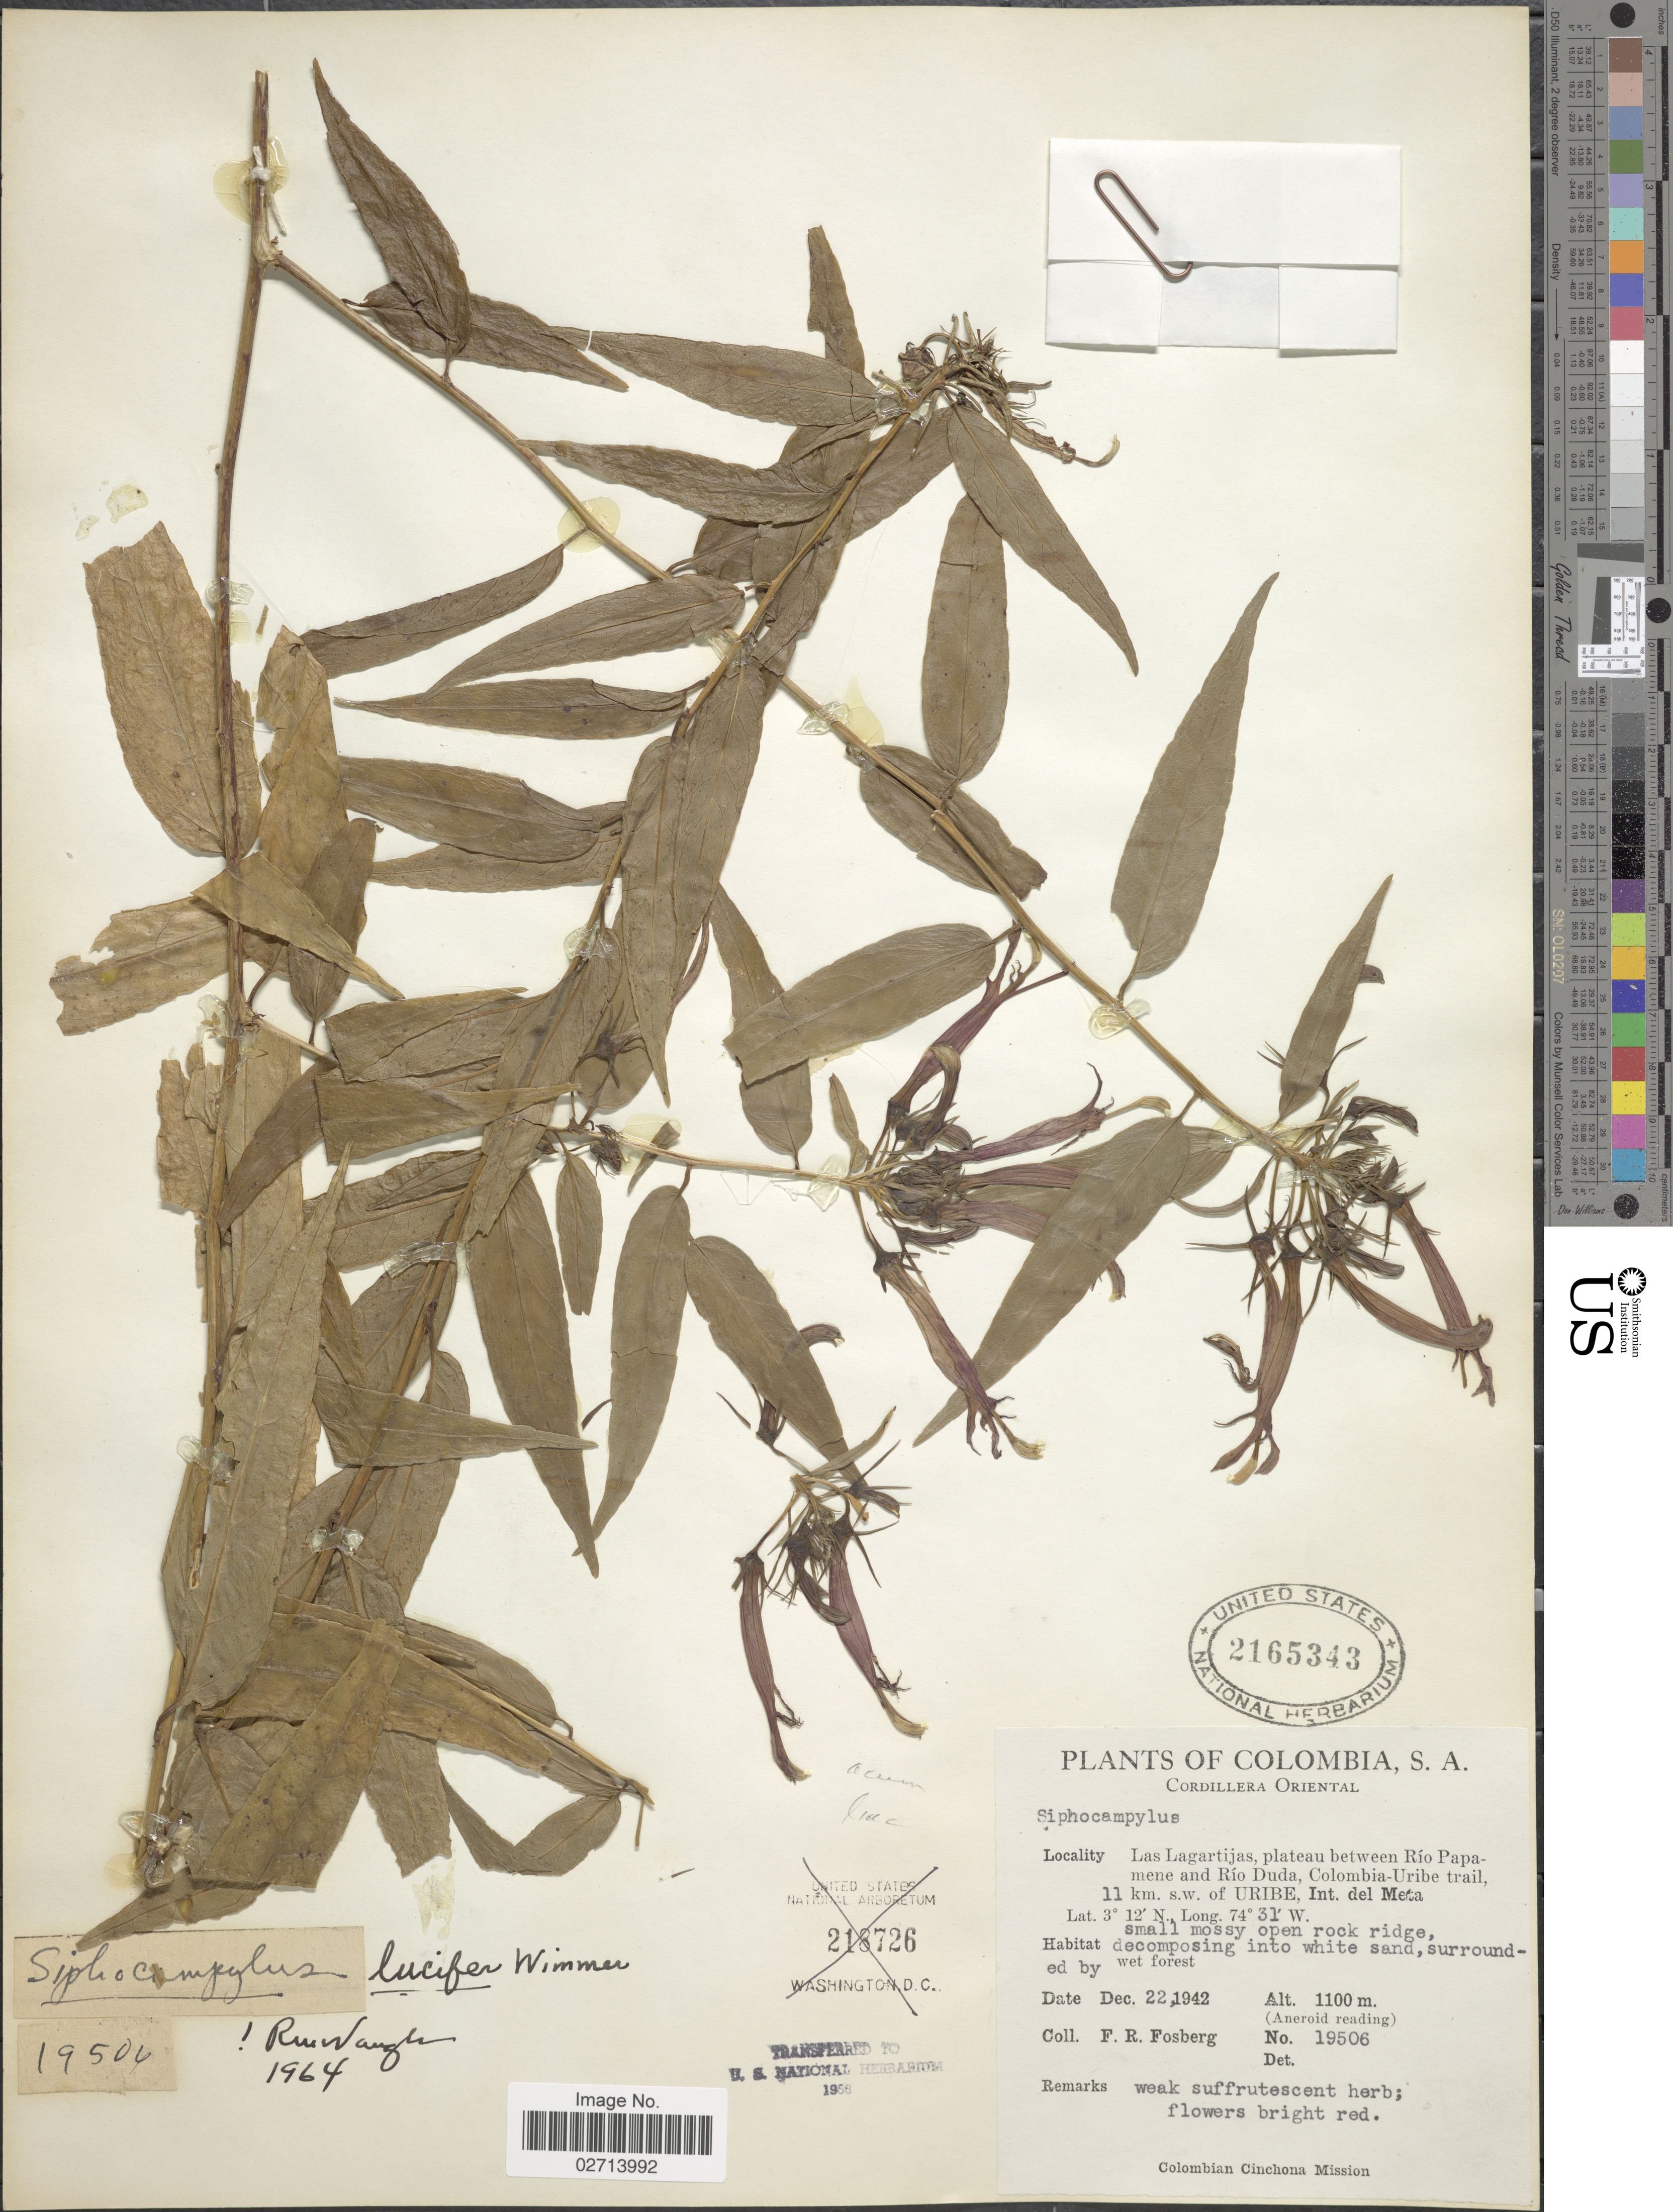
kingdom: Plantae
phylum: Tracheophyta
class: Magnoliopsida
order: Asterales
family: Campanulaceae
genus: Siphocampylus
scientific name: Siphocampylus lucifer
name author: E. Wimm.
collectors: F. R. Fosberg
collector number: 19506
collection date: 1942-12-22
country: Colombia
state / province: Meta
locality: Cordillera Oriental. Las Lagartijas, plateau between Río Papamene and Río Duda, Colombia-Uribe trail, 11 km. s.w. of Uribe, Int. del Meta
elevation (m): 1100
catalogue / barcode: US 2165343